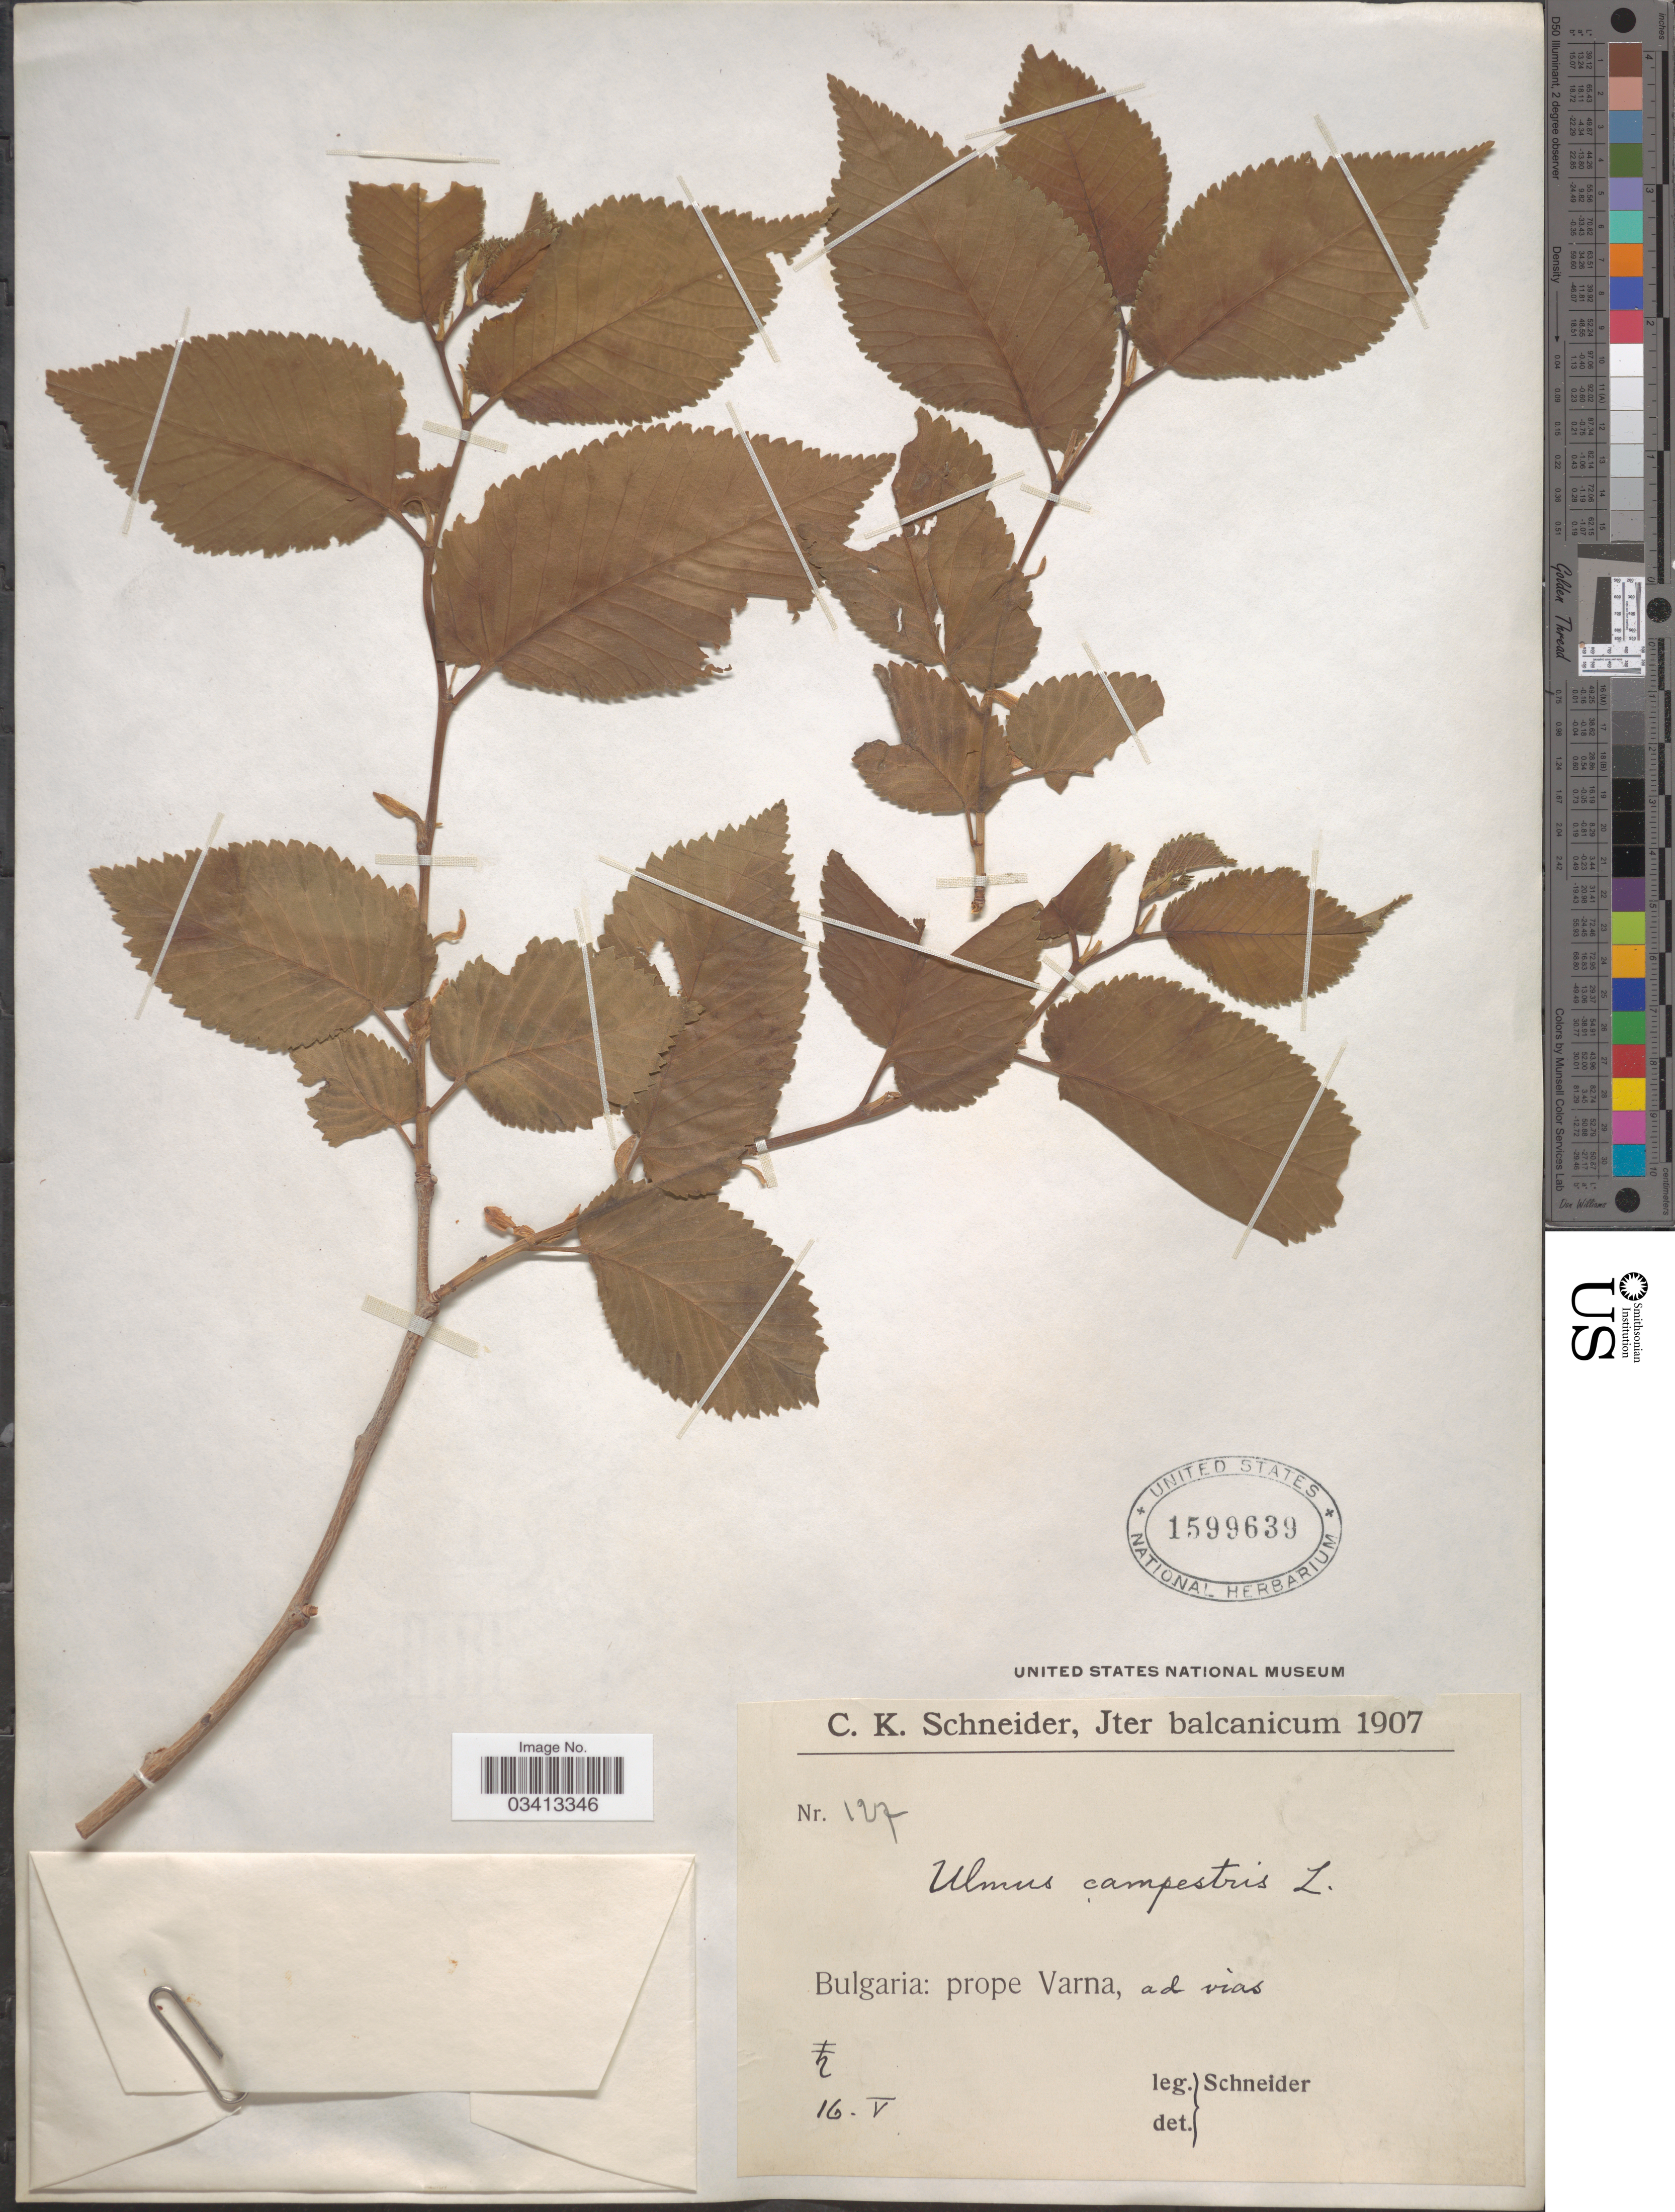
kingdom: Plantae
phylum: Tracheophyta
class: Magnoliopsida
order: Rosales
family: Ulmaceae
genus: Ulmus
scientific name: Ulmus campestris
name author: L.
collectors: C. K. Schneider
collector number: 127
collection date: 1907-05-16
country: Bulgaria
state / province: Varna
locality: Prope Varna, ad vias.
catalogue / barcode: US 1599639